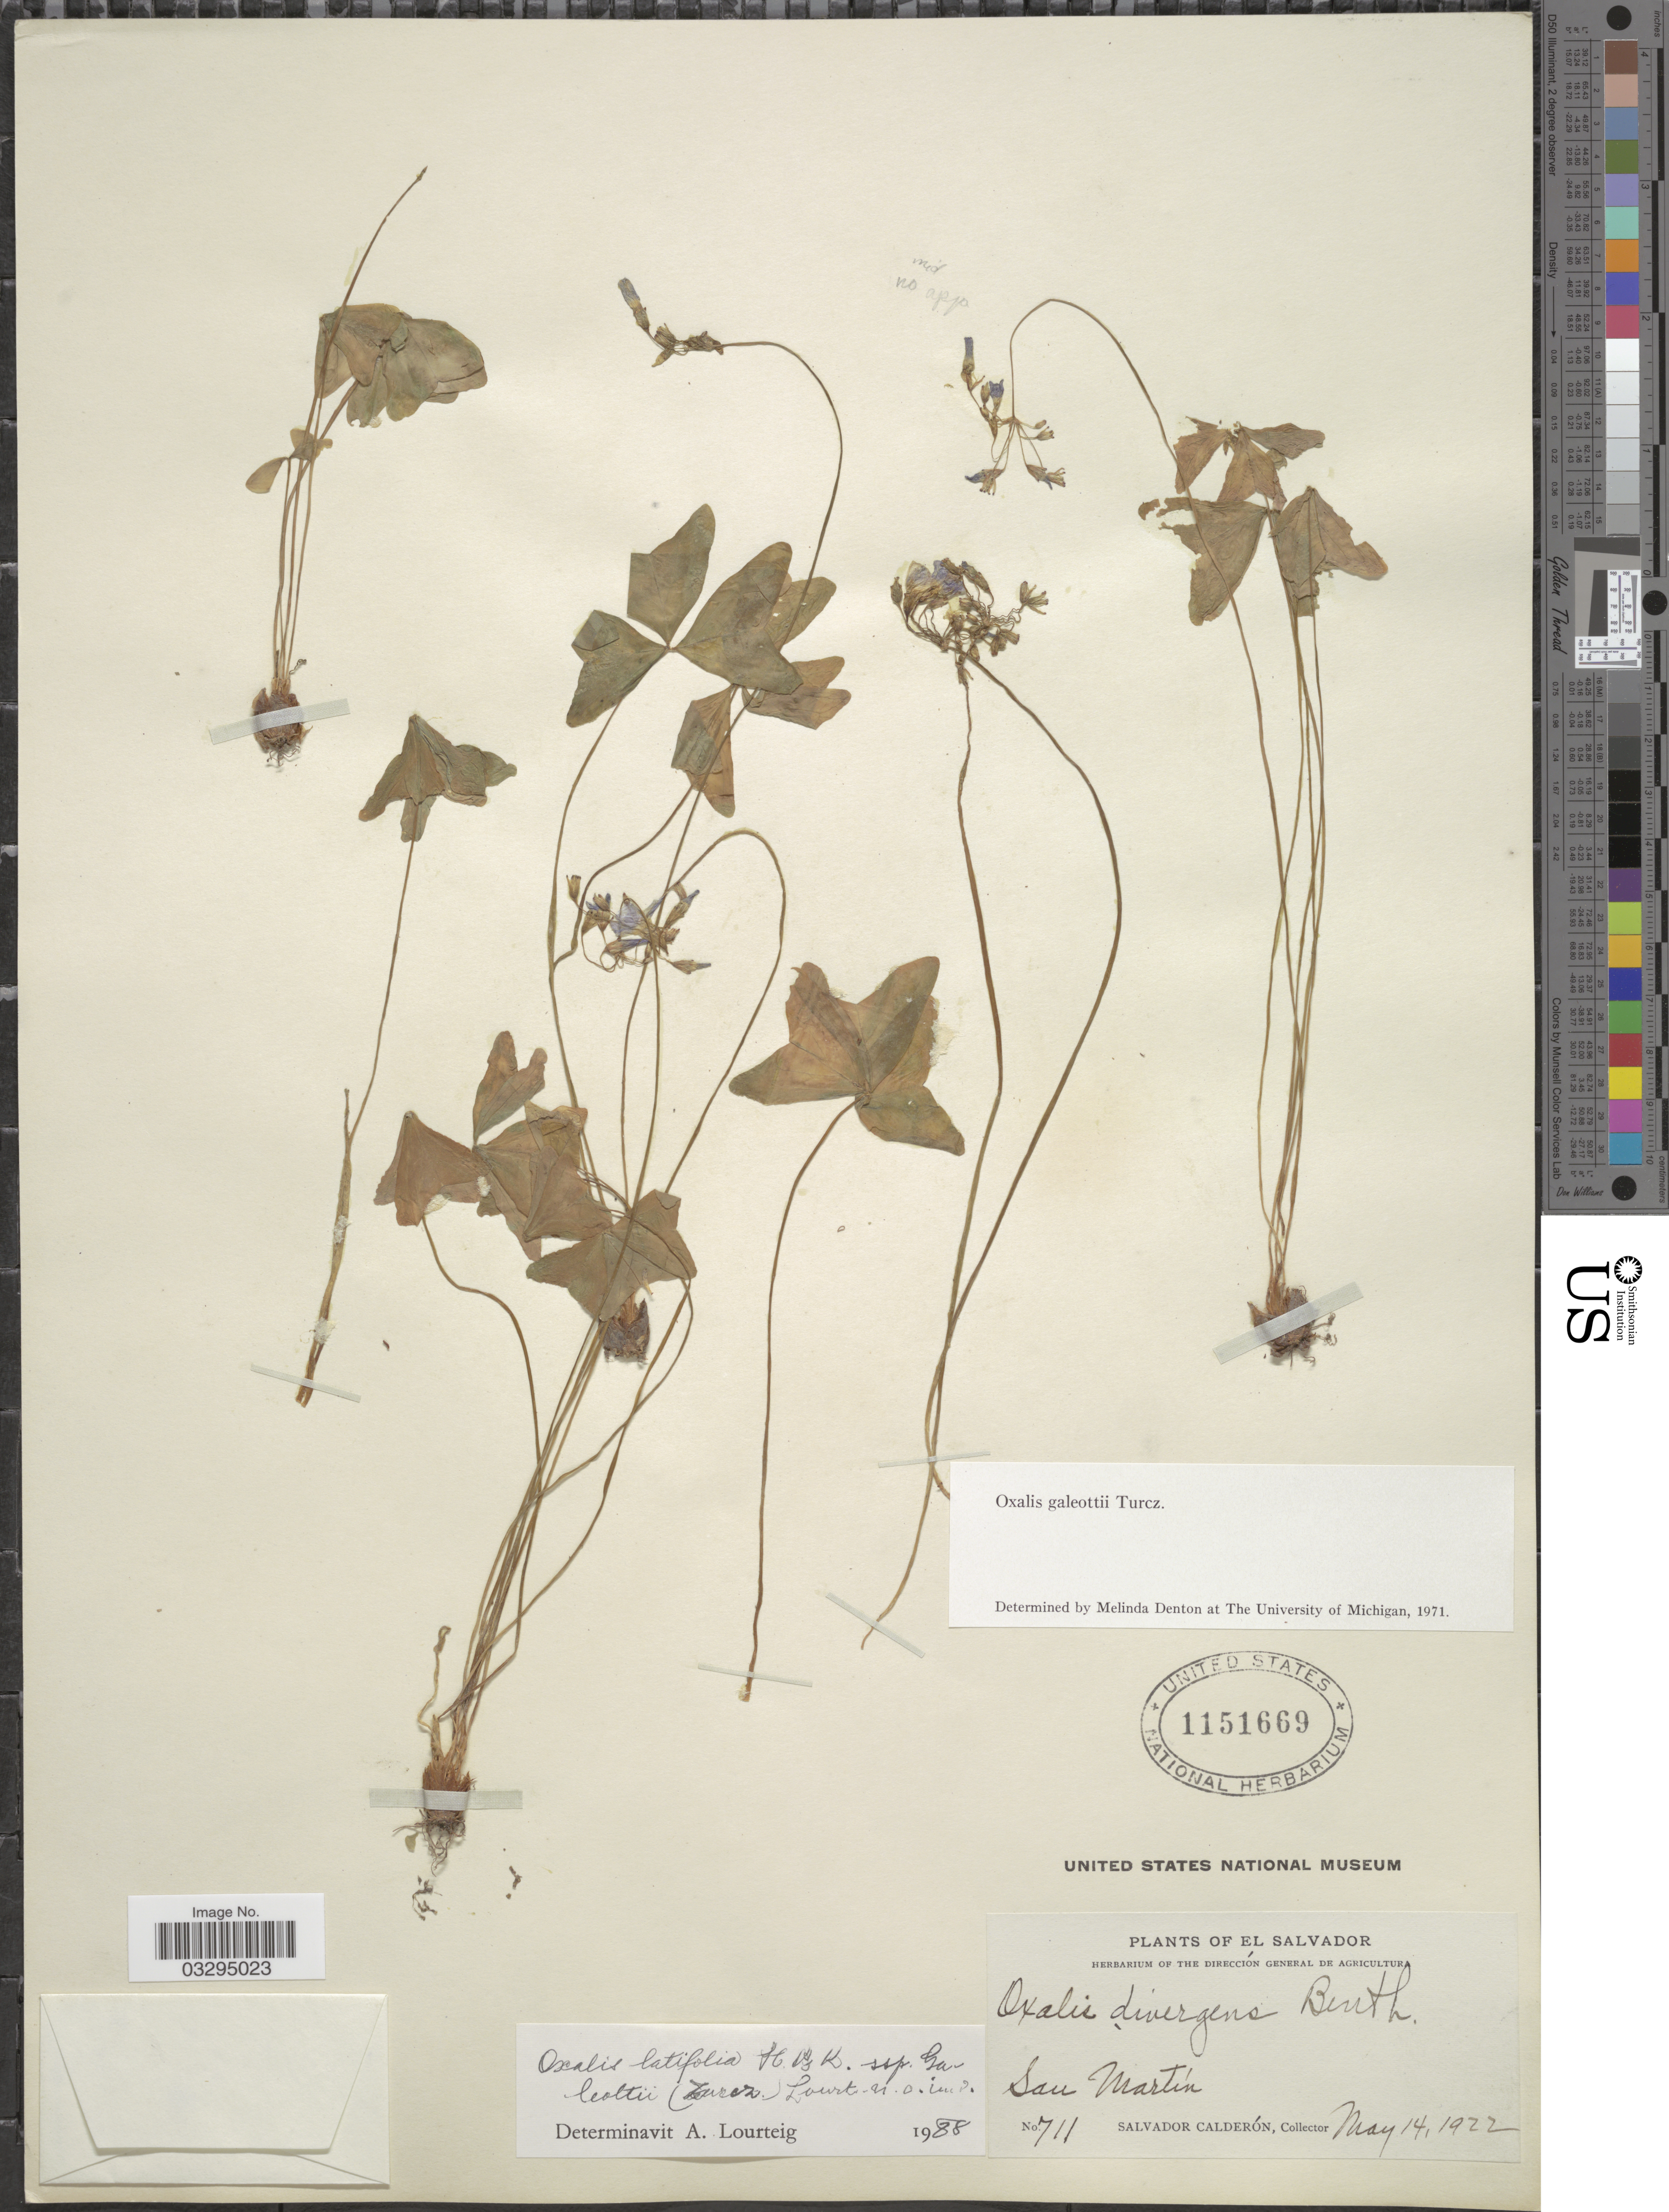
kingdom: Plantae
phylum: Tracheophyta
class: Magnoliopsida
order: Oxalidales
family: Oxalidaceae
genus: Oxalis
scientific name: Oxalis latifolia subsp. galeottii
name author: (Turcz.) Lourteig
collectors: S. Calderón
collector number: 711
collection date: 1922-05-14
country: El Salvador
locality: San Martín.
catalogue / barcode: US 1151669